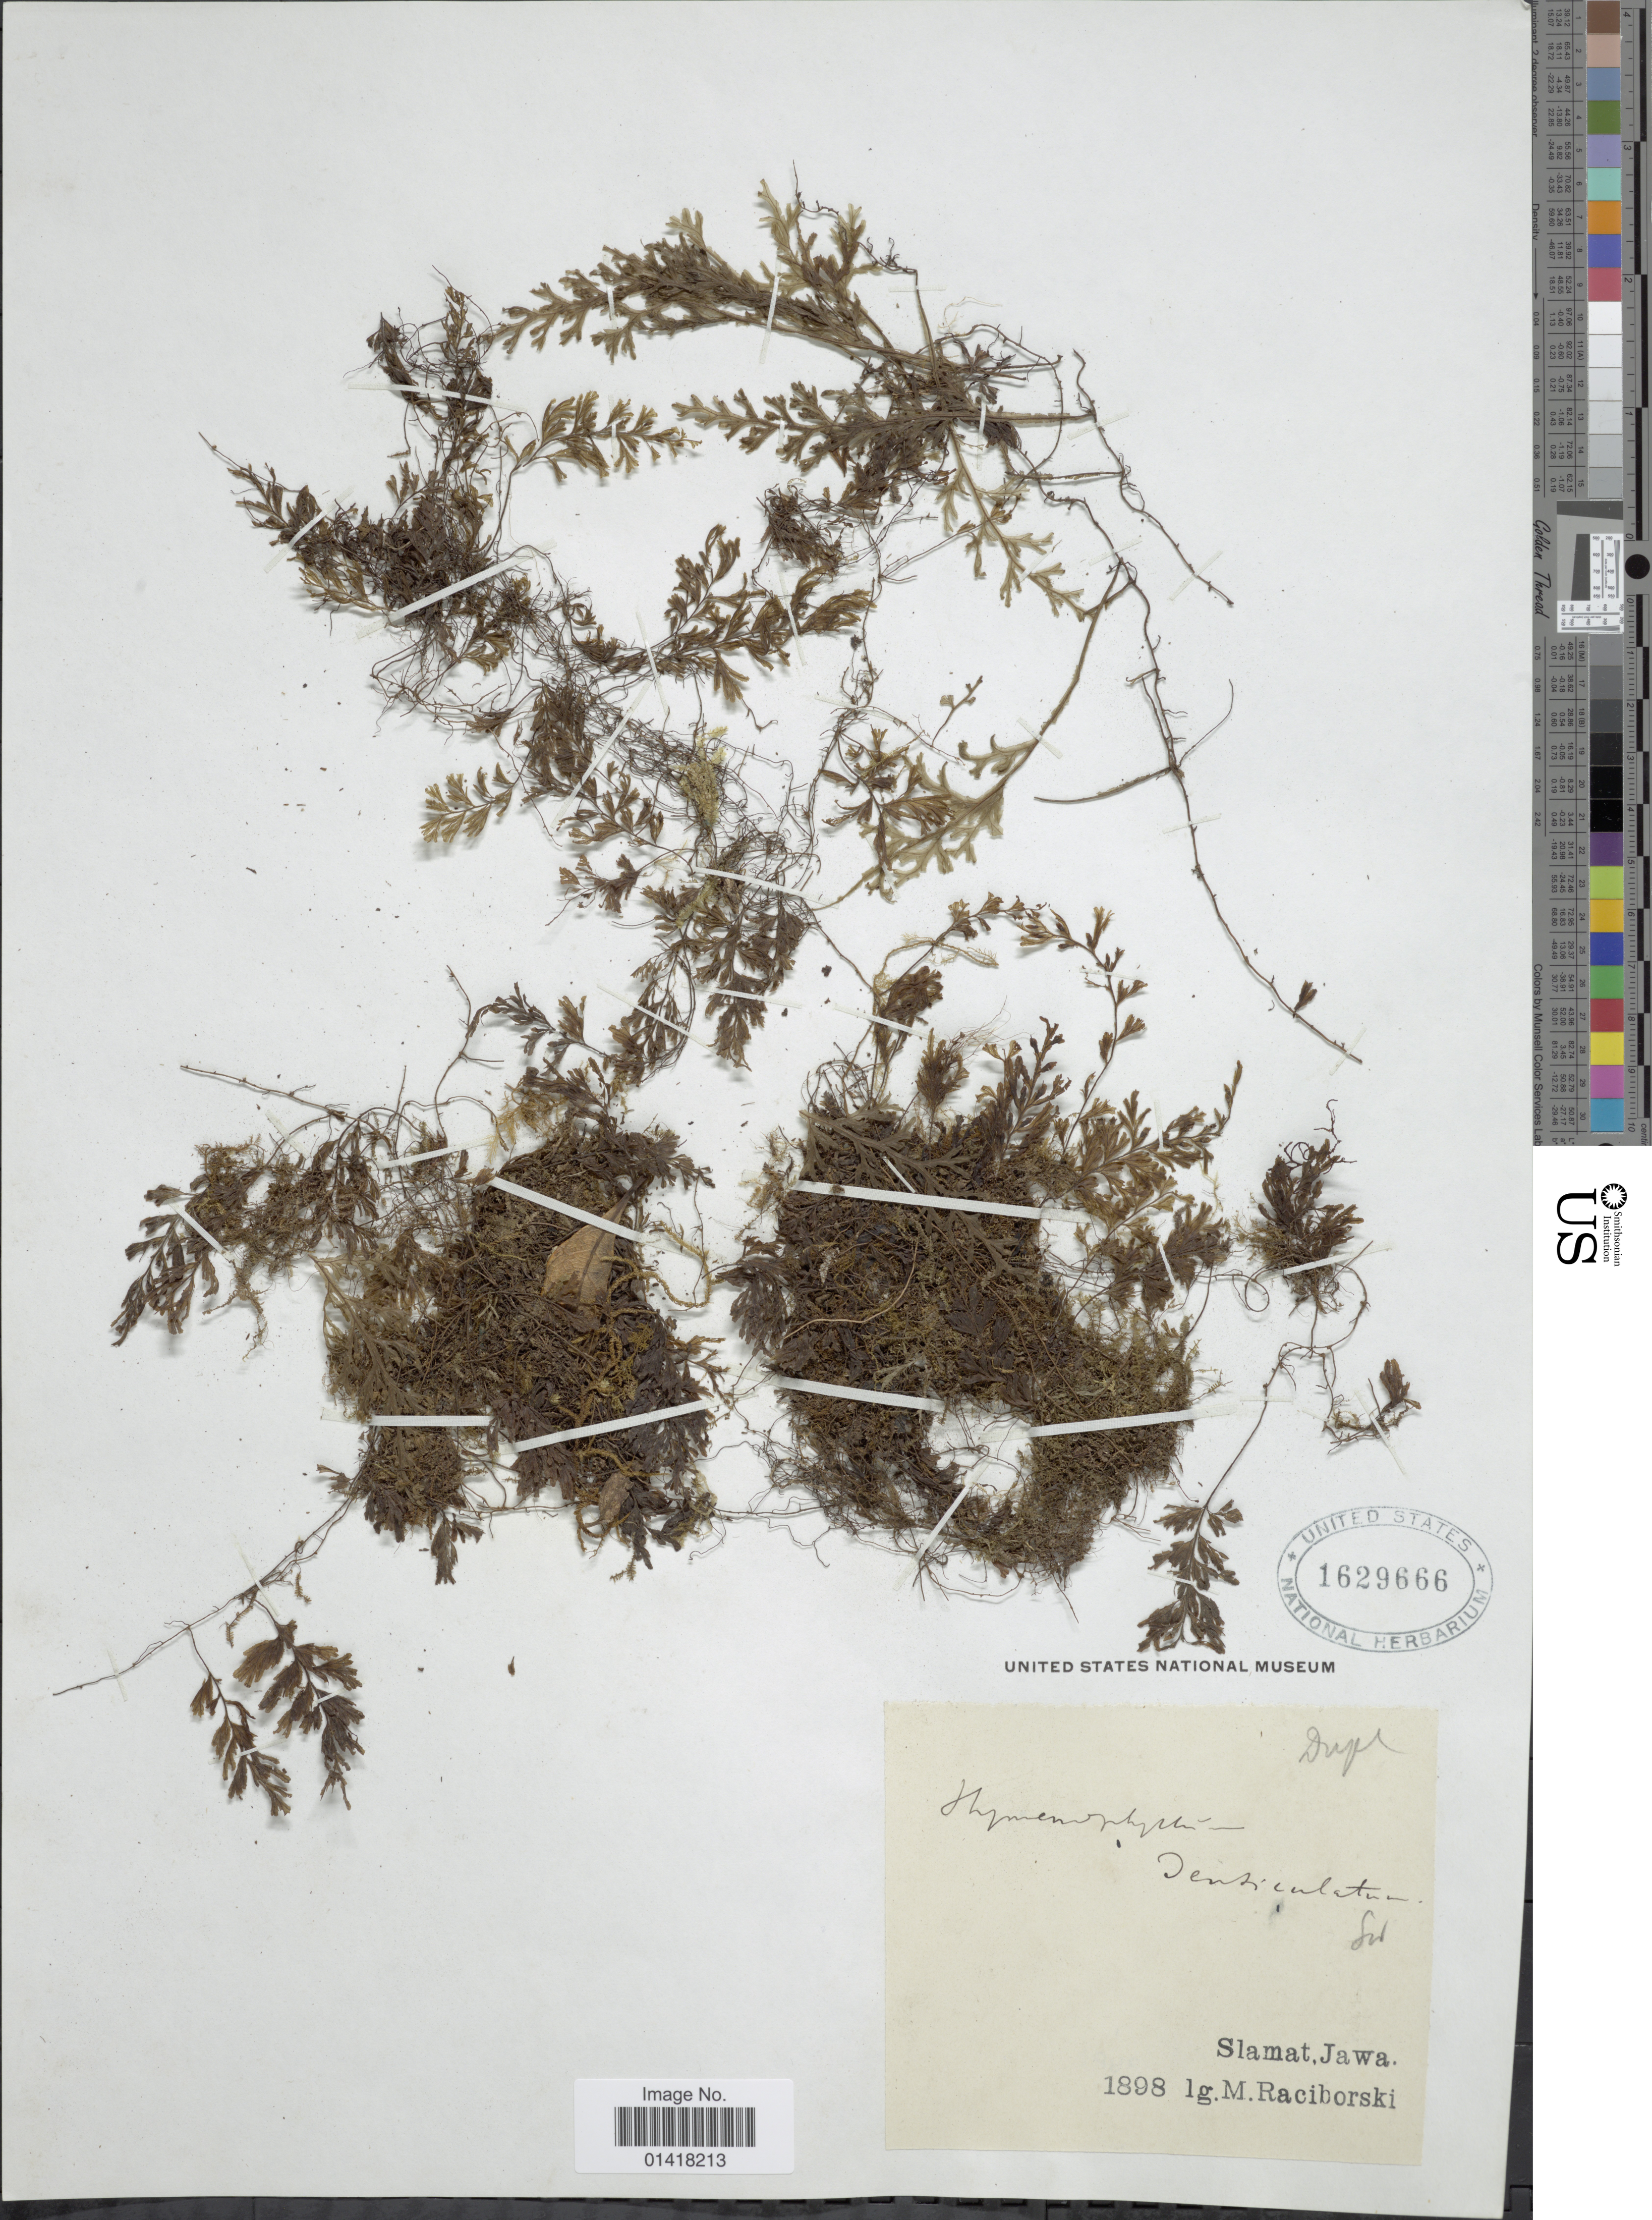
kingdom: Plantae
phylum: Tracheophyta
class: Polypodiopsida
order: Hymenophyllales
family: Hymenophyllaceae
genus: Hymenophyllum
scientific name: Hymenophyllum denticulatum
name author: Sw.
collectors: M. Raciborski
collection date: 1898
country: Indonesia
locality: Slamat, Jawa.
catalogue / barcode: US 1629666